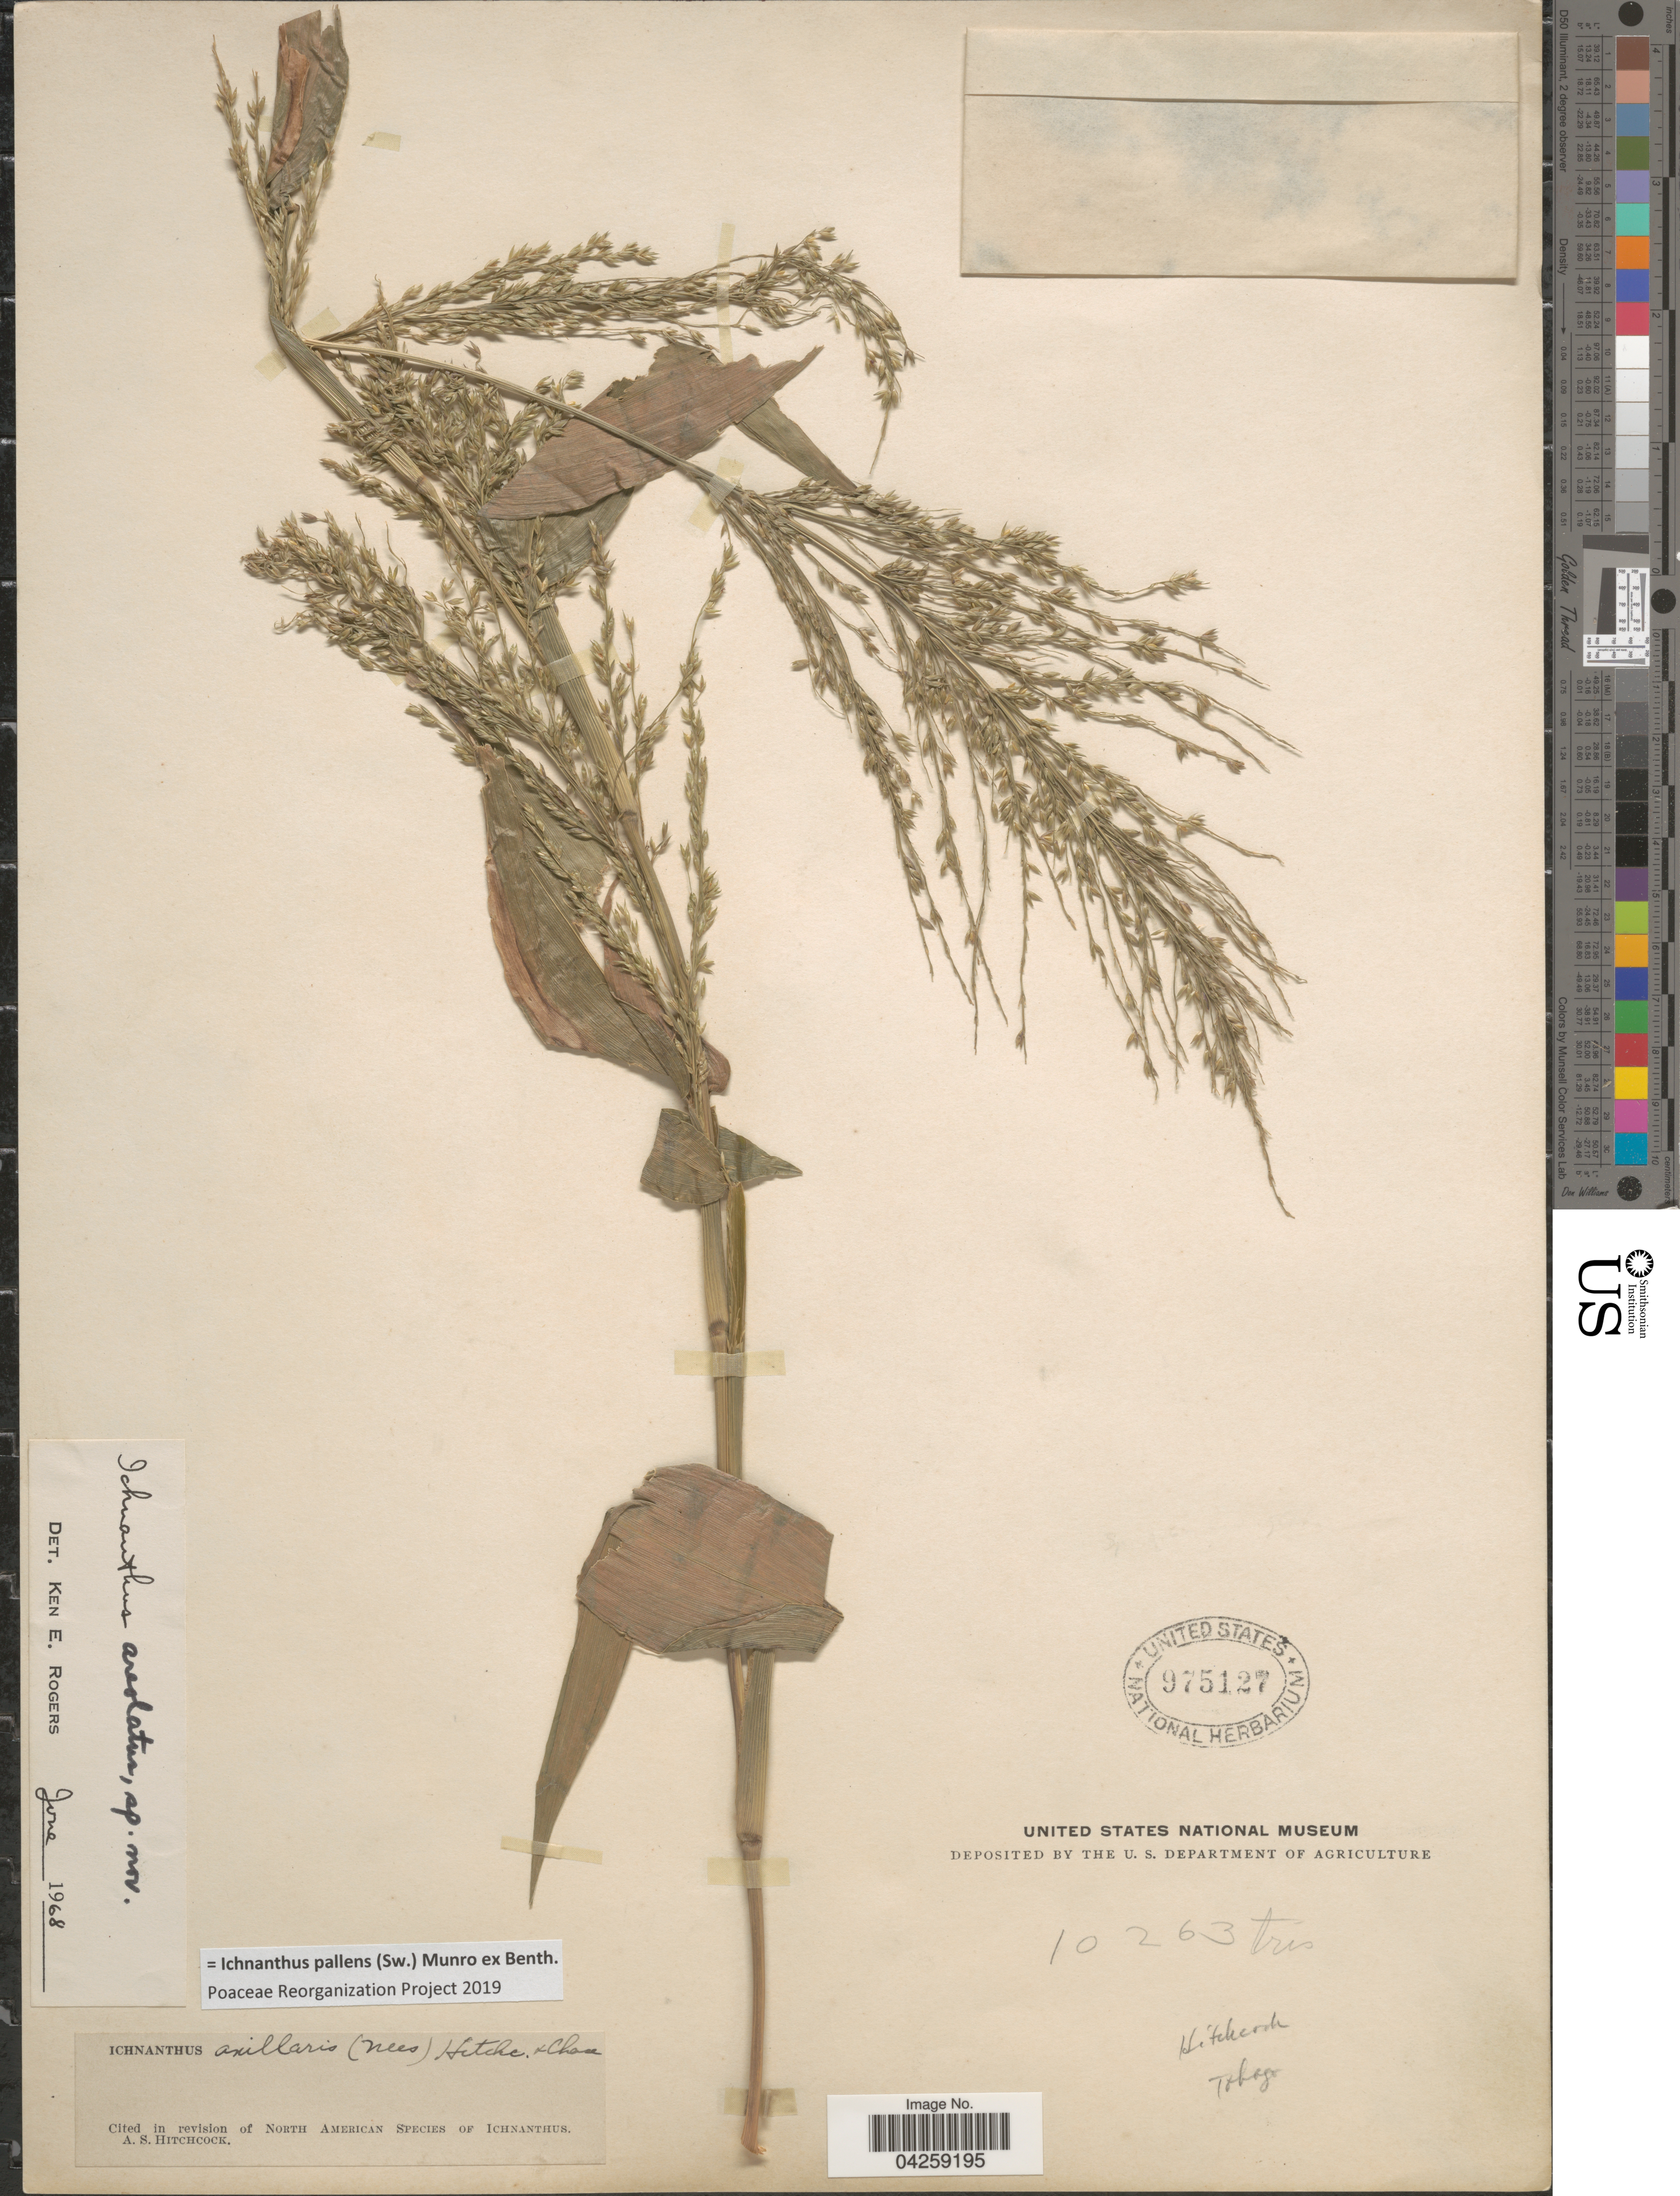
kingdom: Plantae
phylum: Tracheophyta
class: Liliopsida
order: Poales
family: Poaceae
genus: Ichnanthus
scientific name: Ichnanthus pallens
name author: (Sw.) Munro ex Benth.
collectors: -- Hitchcock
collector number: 10263tris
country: Trinidad and Tobago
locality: Tobago.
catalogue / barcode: US 975127